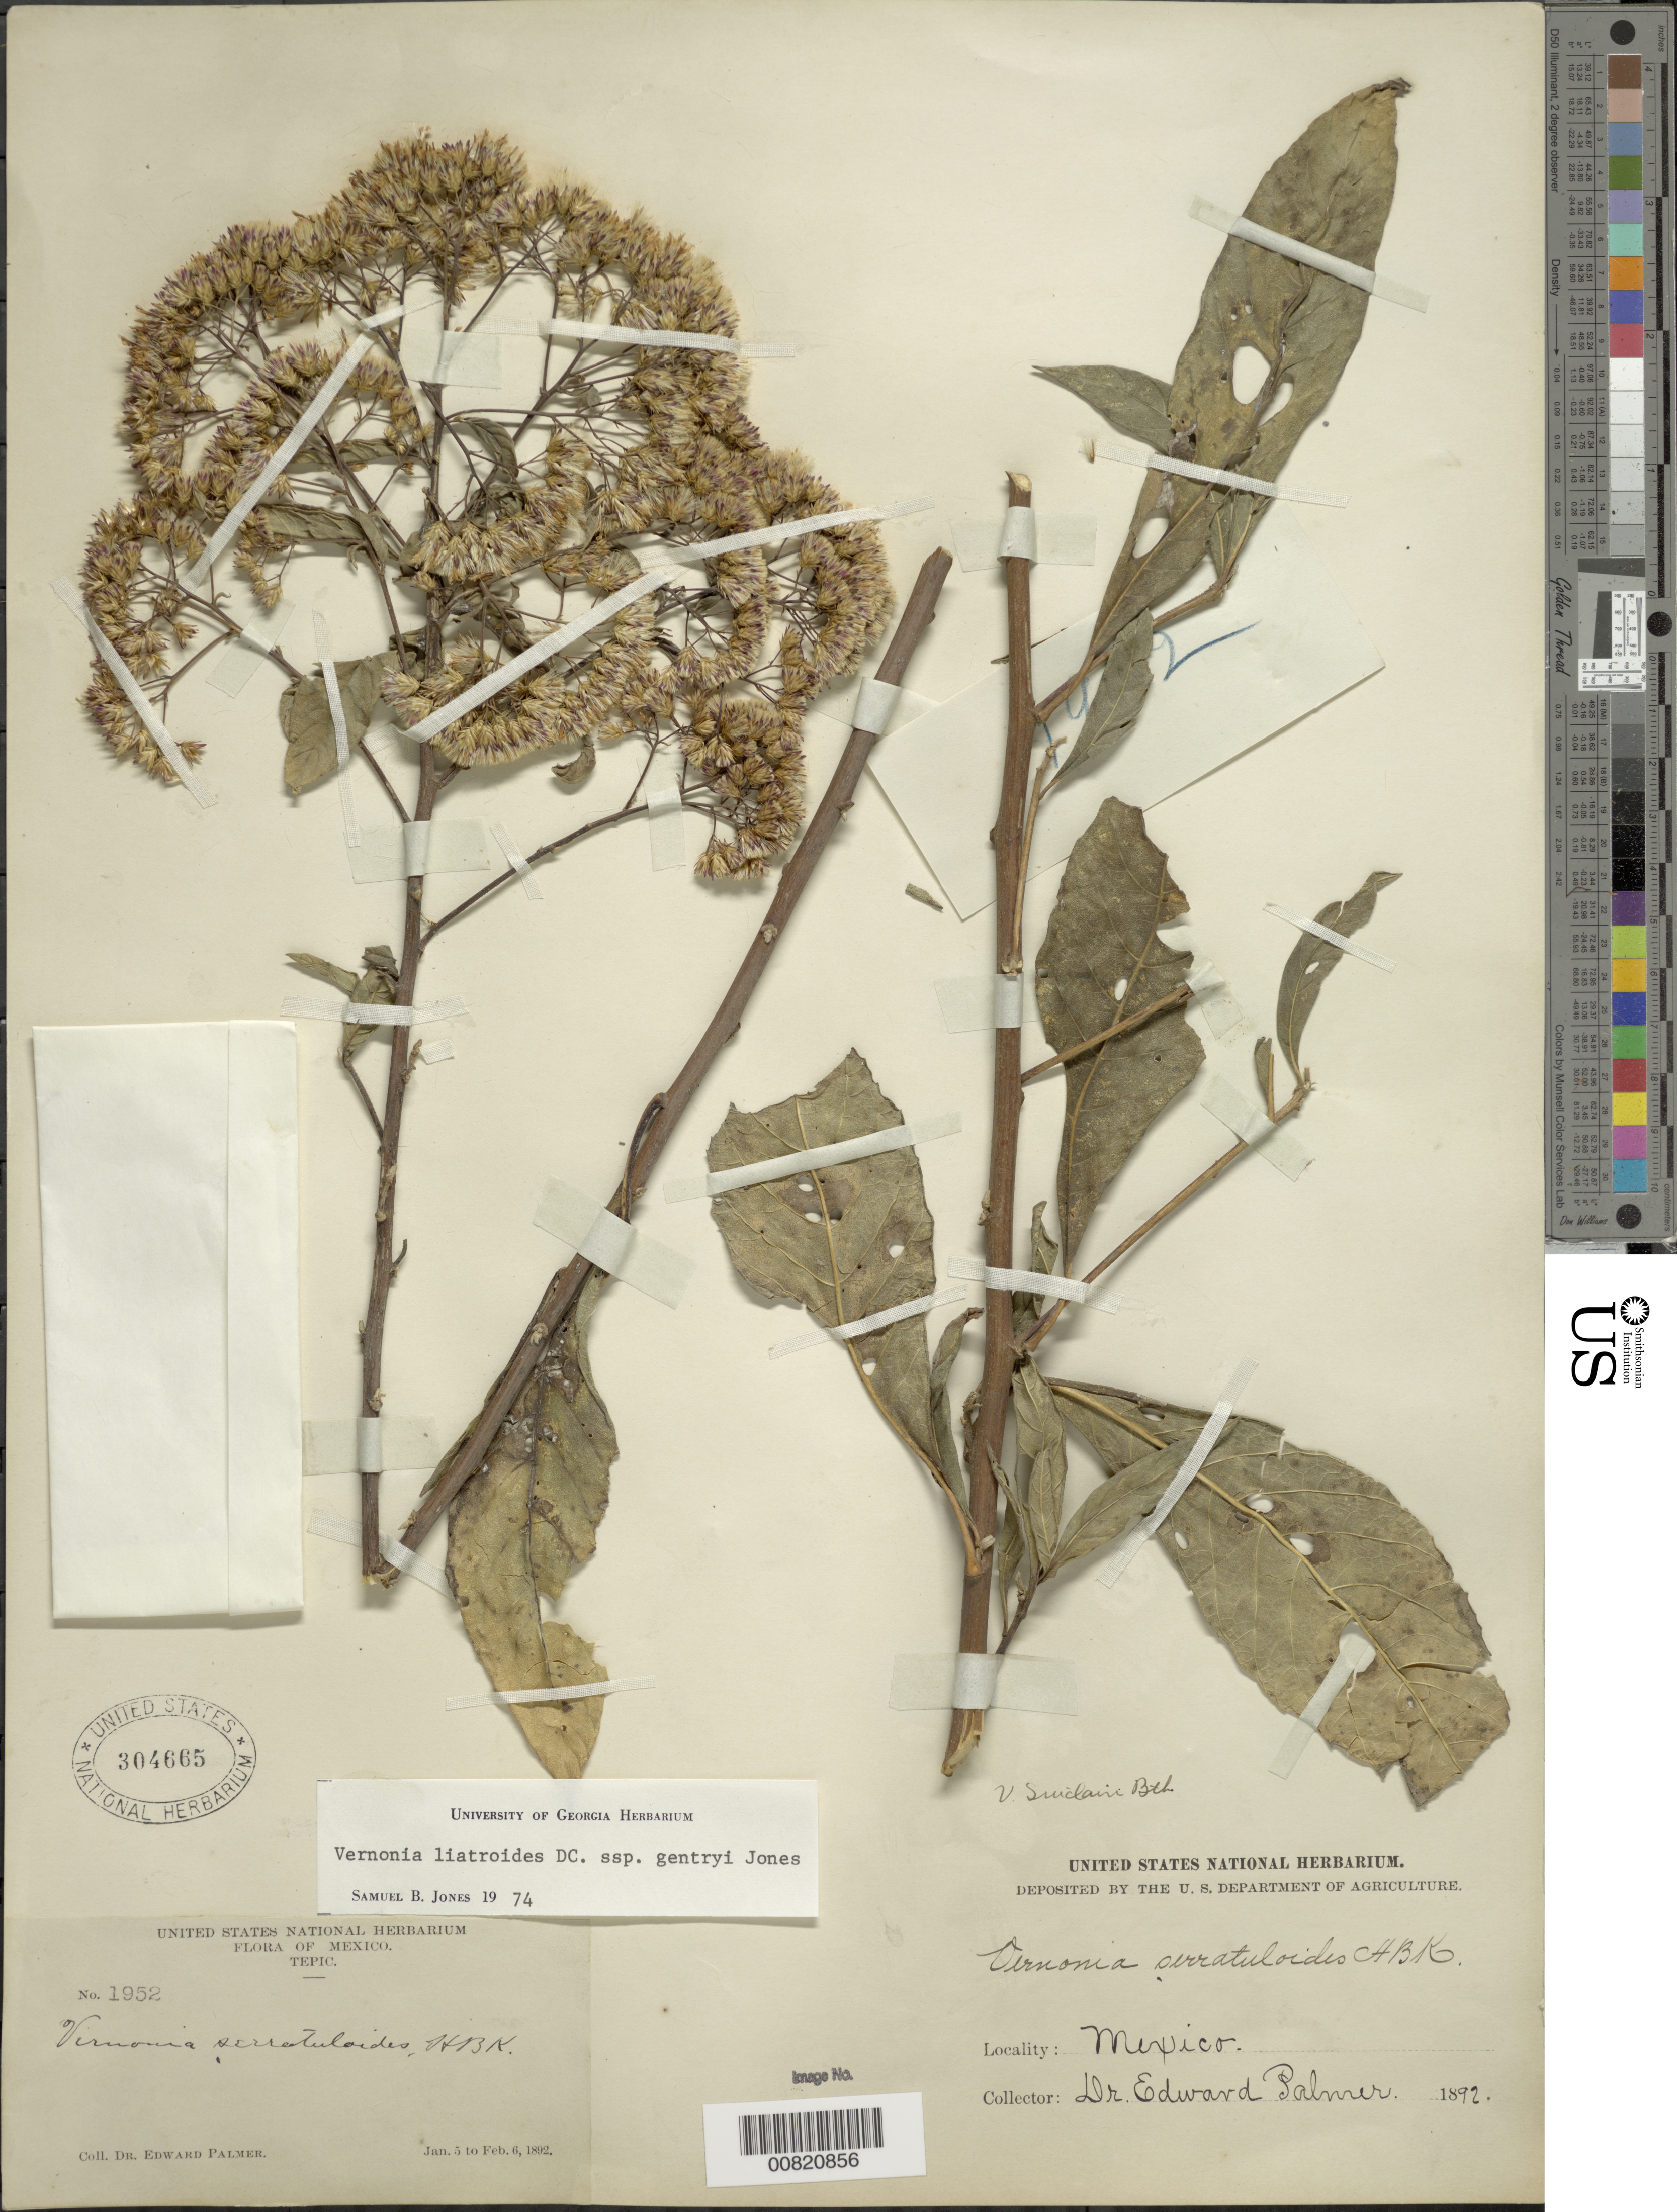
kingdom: Plantae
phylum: Tracheophyta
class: Magnoliopsida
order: Asterales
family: Asteraceae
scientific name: Vickianthus liatroides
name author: (DC.) H. Rob.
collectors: E. Palmer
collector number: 1952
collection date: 1892-01-05/1892-02-05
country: Mexico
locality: Tepic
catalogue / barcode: US 304665